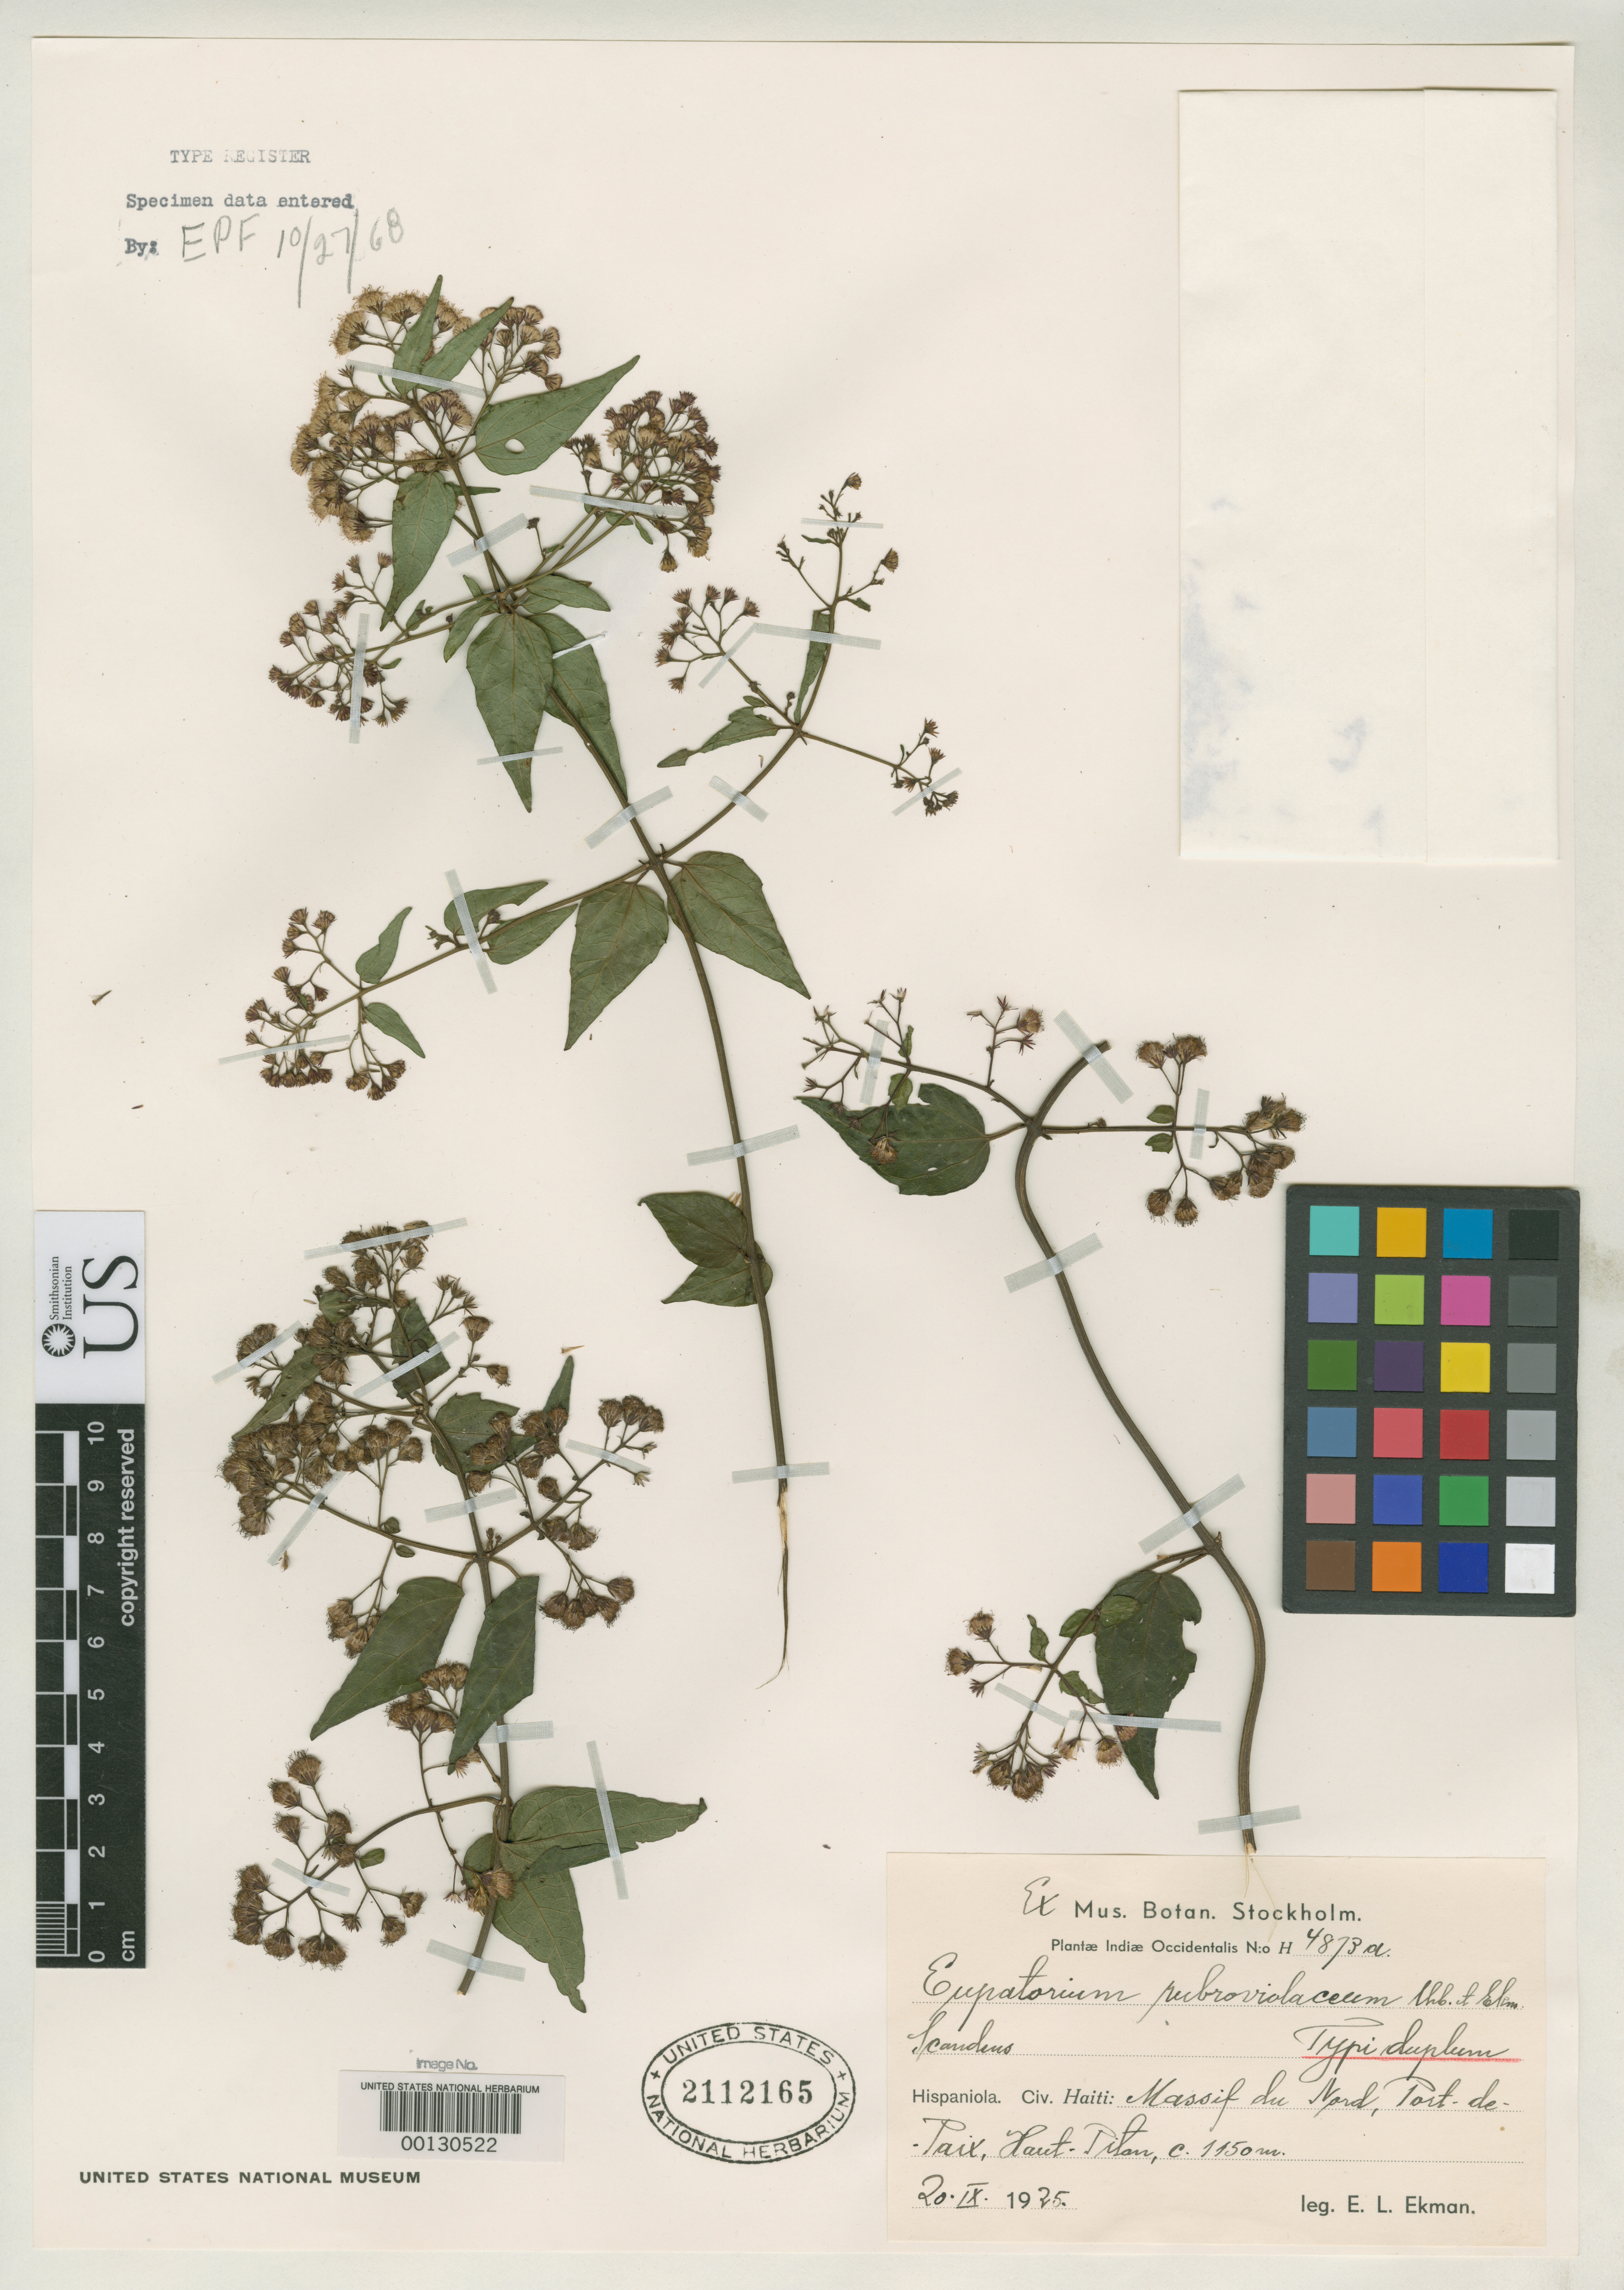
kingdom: Plantae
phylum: Tracheophyta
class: Magnoliopsida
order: Asterales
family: Asteraceae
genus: Eupatorium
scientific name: Eupatorium rubroviolaceum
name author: Urb. & Ekman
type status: Isotype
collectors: E. L. Ekman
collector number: H 4873 a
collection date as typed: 20 Sep 1925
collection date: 1925-09-20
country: Haiti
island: Hispaniola Island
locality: Port de Paix, Massif du Nord, Haut-Piton.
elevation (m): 1150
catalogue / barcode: US 2112165